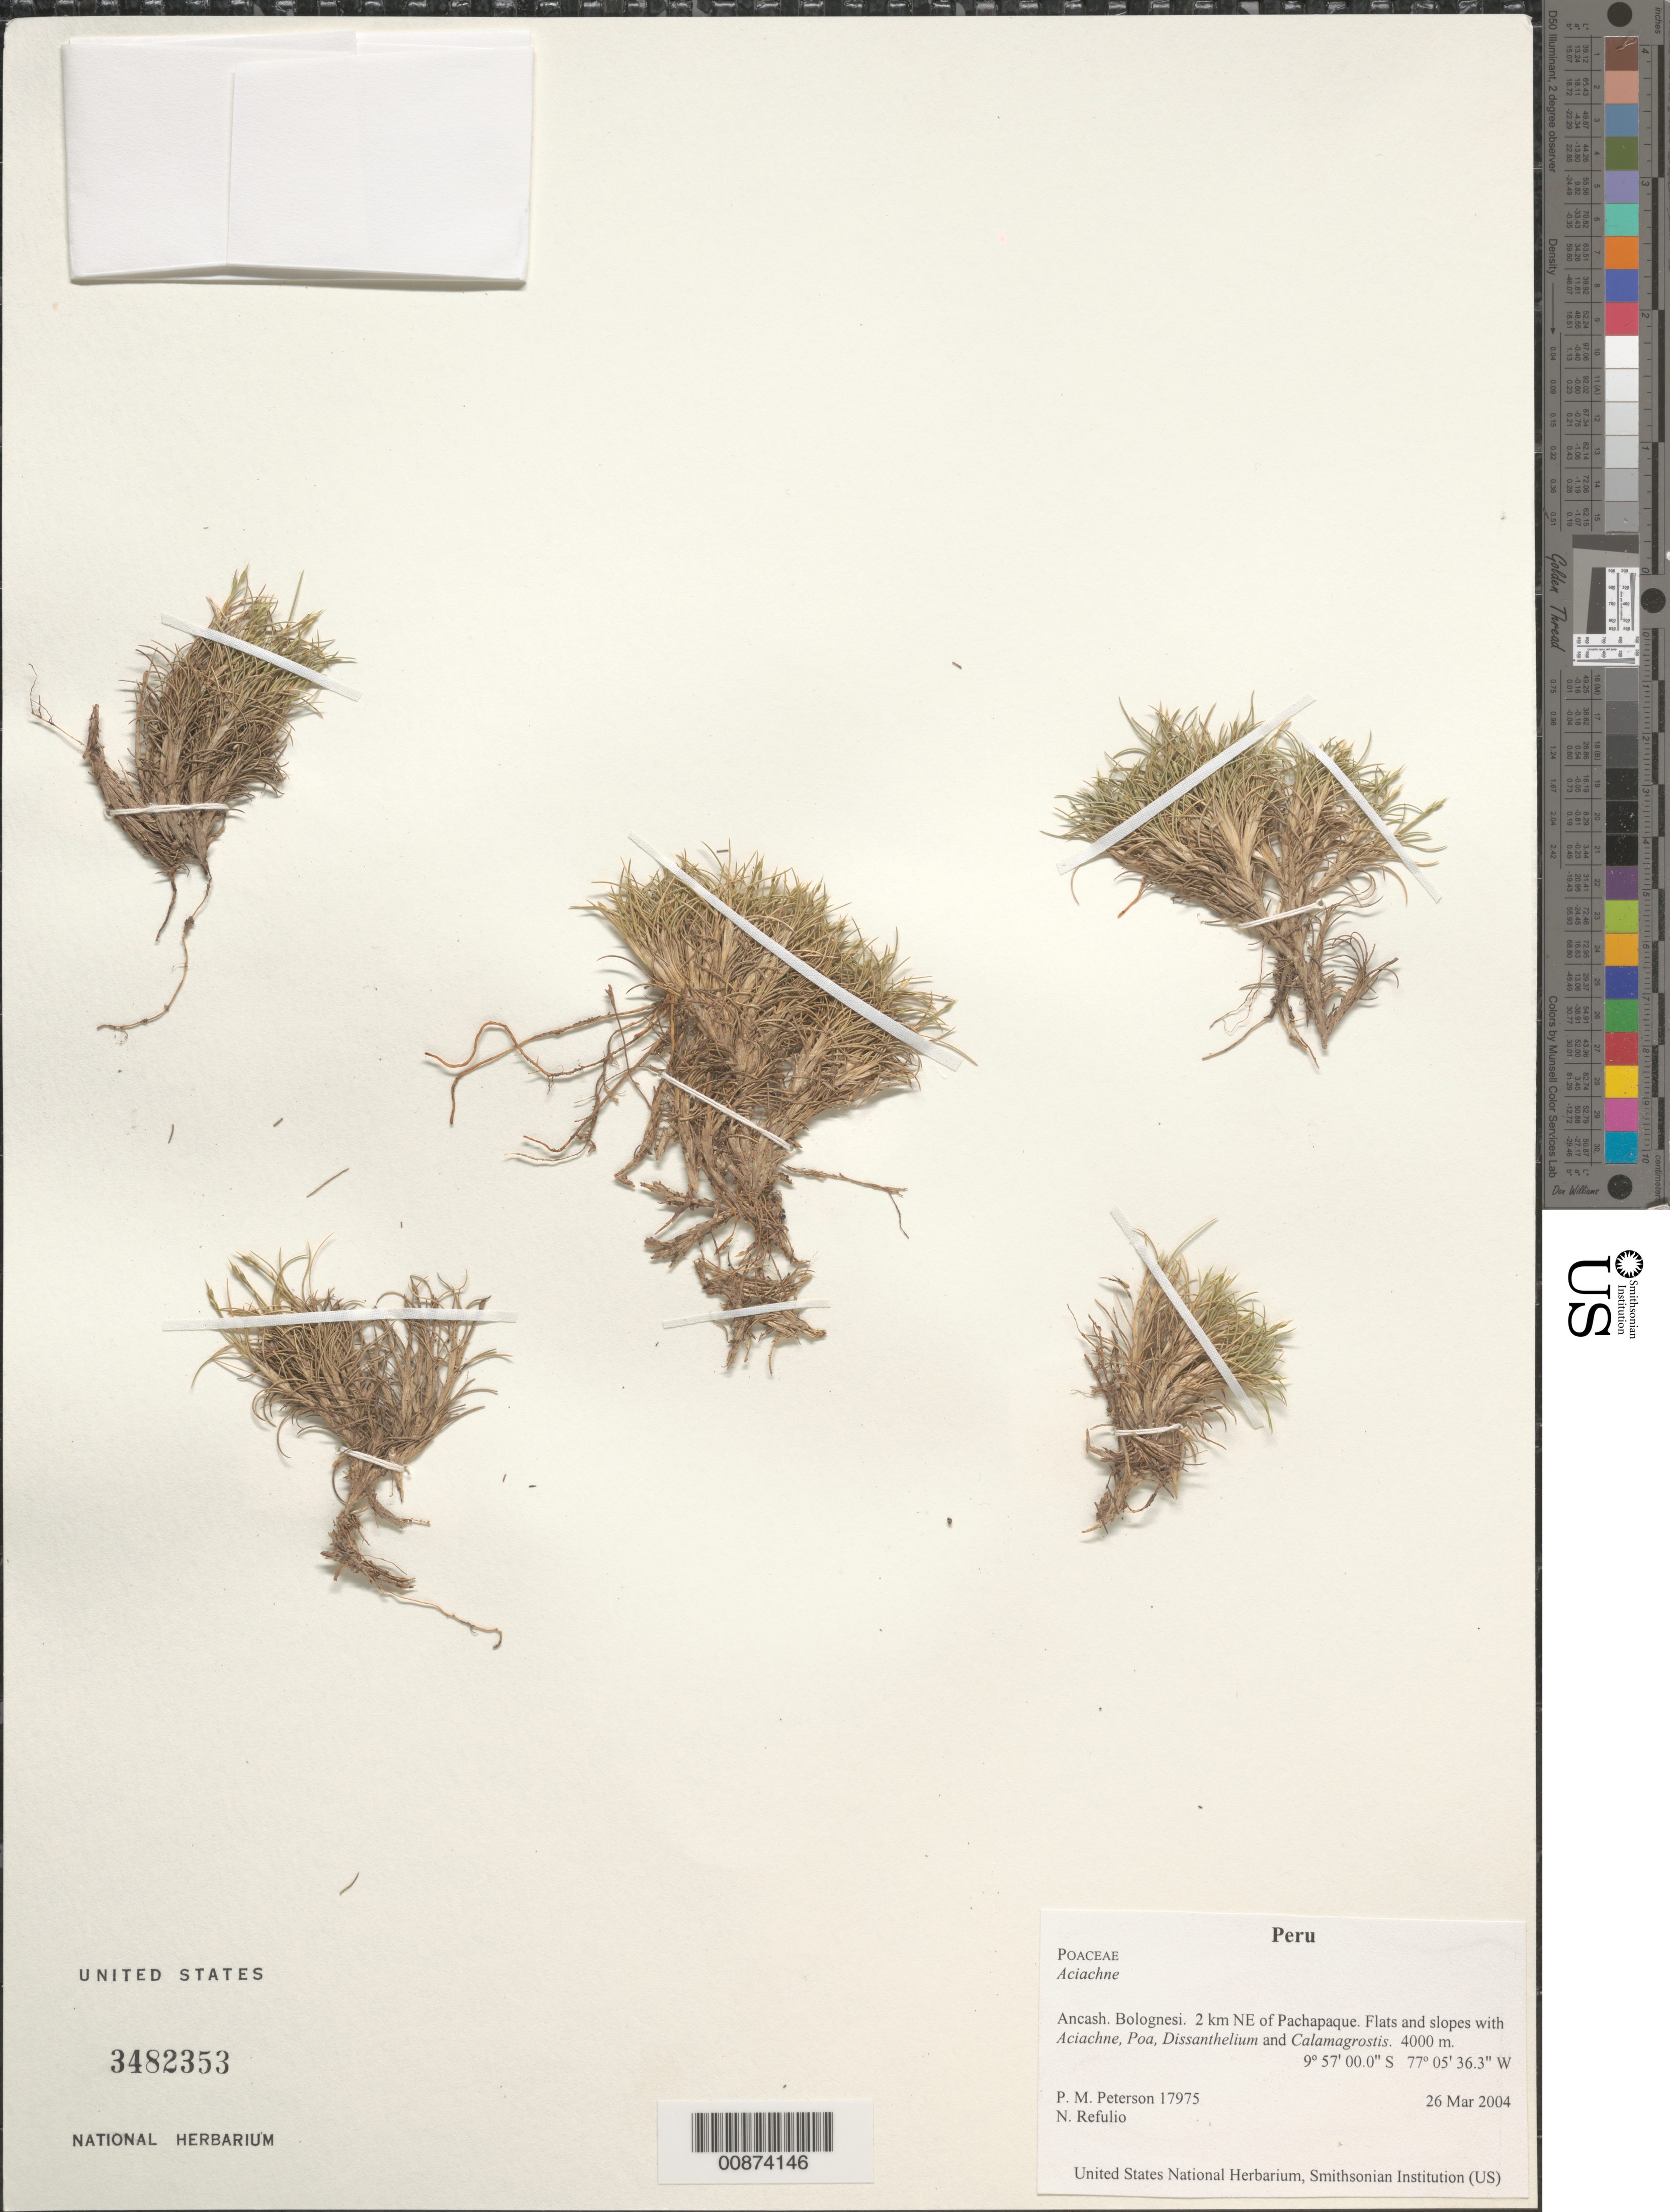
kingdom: Plantae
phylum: Tracheophyta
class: Liliopsida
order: Poales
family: Poaceae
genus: Aciachne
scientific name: Aciachne sp.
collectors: P. M. Peterson & N. Refulio-Rodríguez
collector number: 17975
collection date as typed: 26 Mar 2004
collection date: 2004-03-26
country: Peru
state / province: Ancash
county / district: Bolognesi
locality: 2 km NE of Pachapaque. Flats and slopes with Aciachne, Poa, Dissanthelium and Calamagrostis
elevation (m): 4000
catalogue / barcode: US 3482353